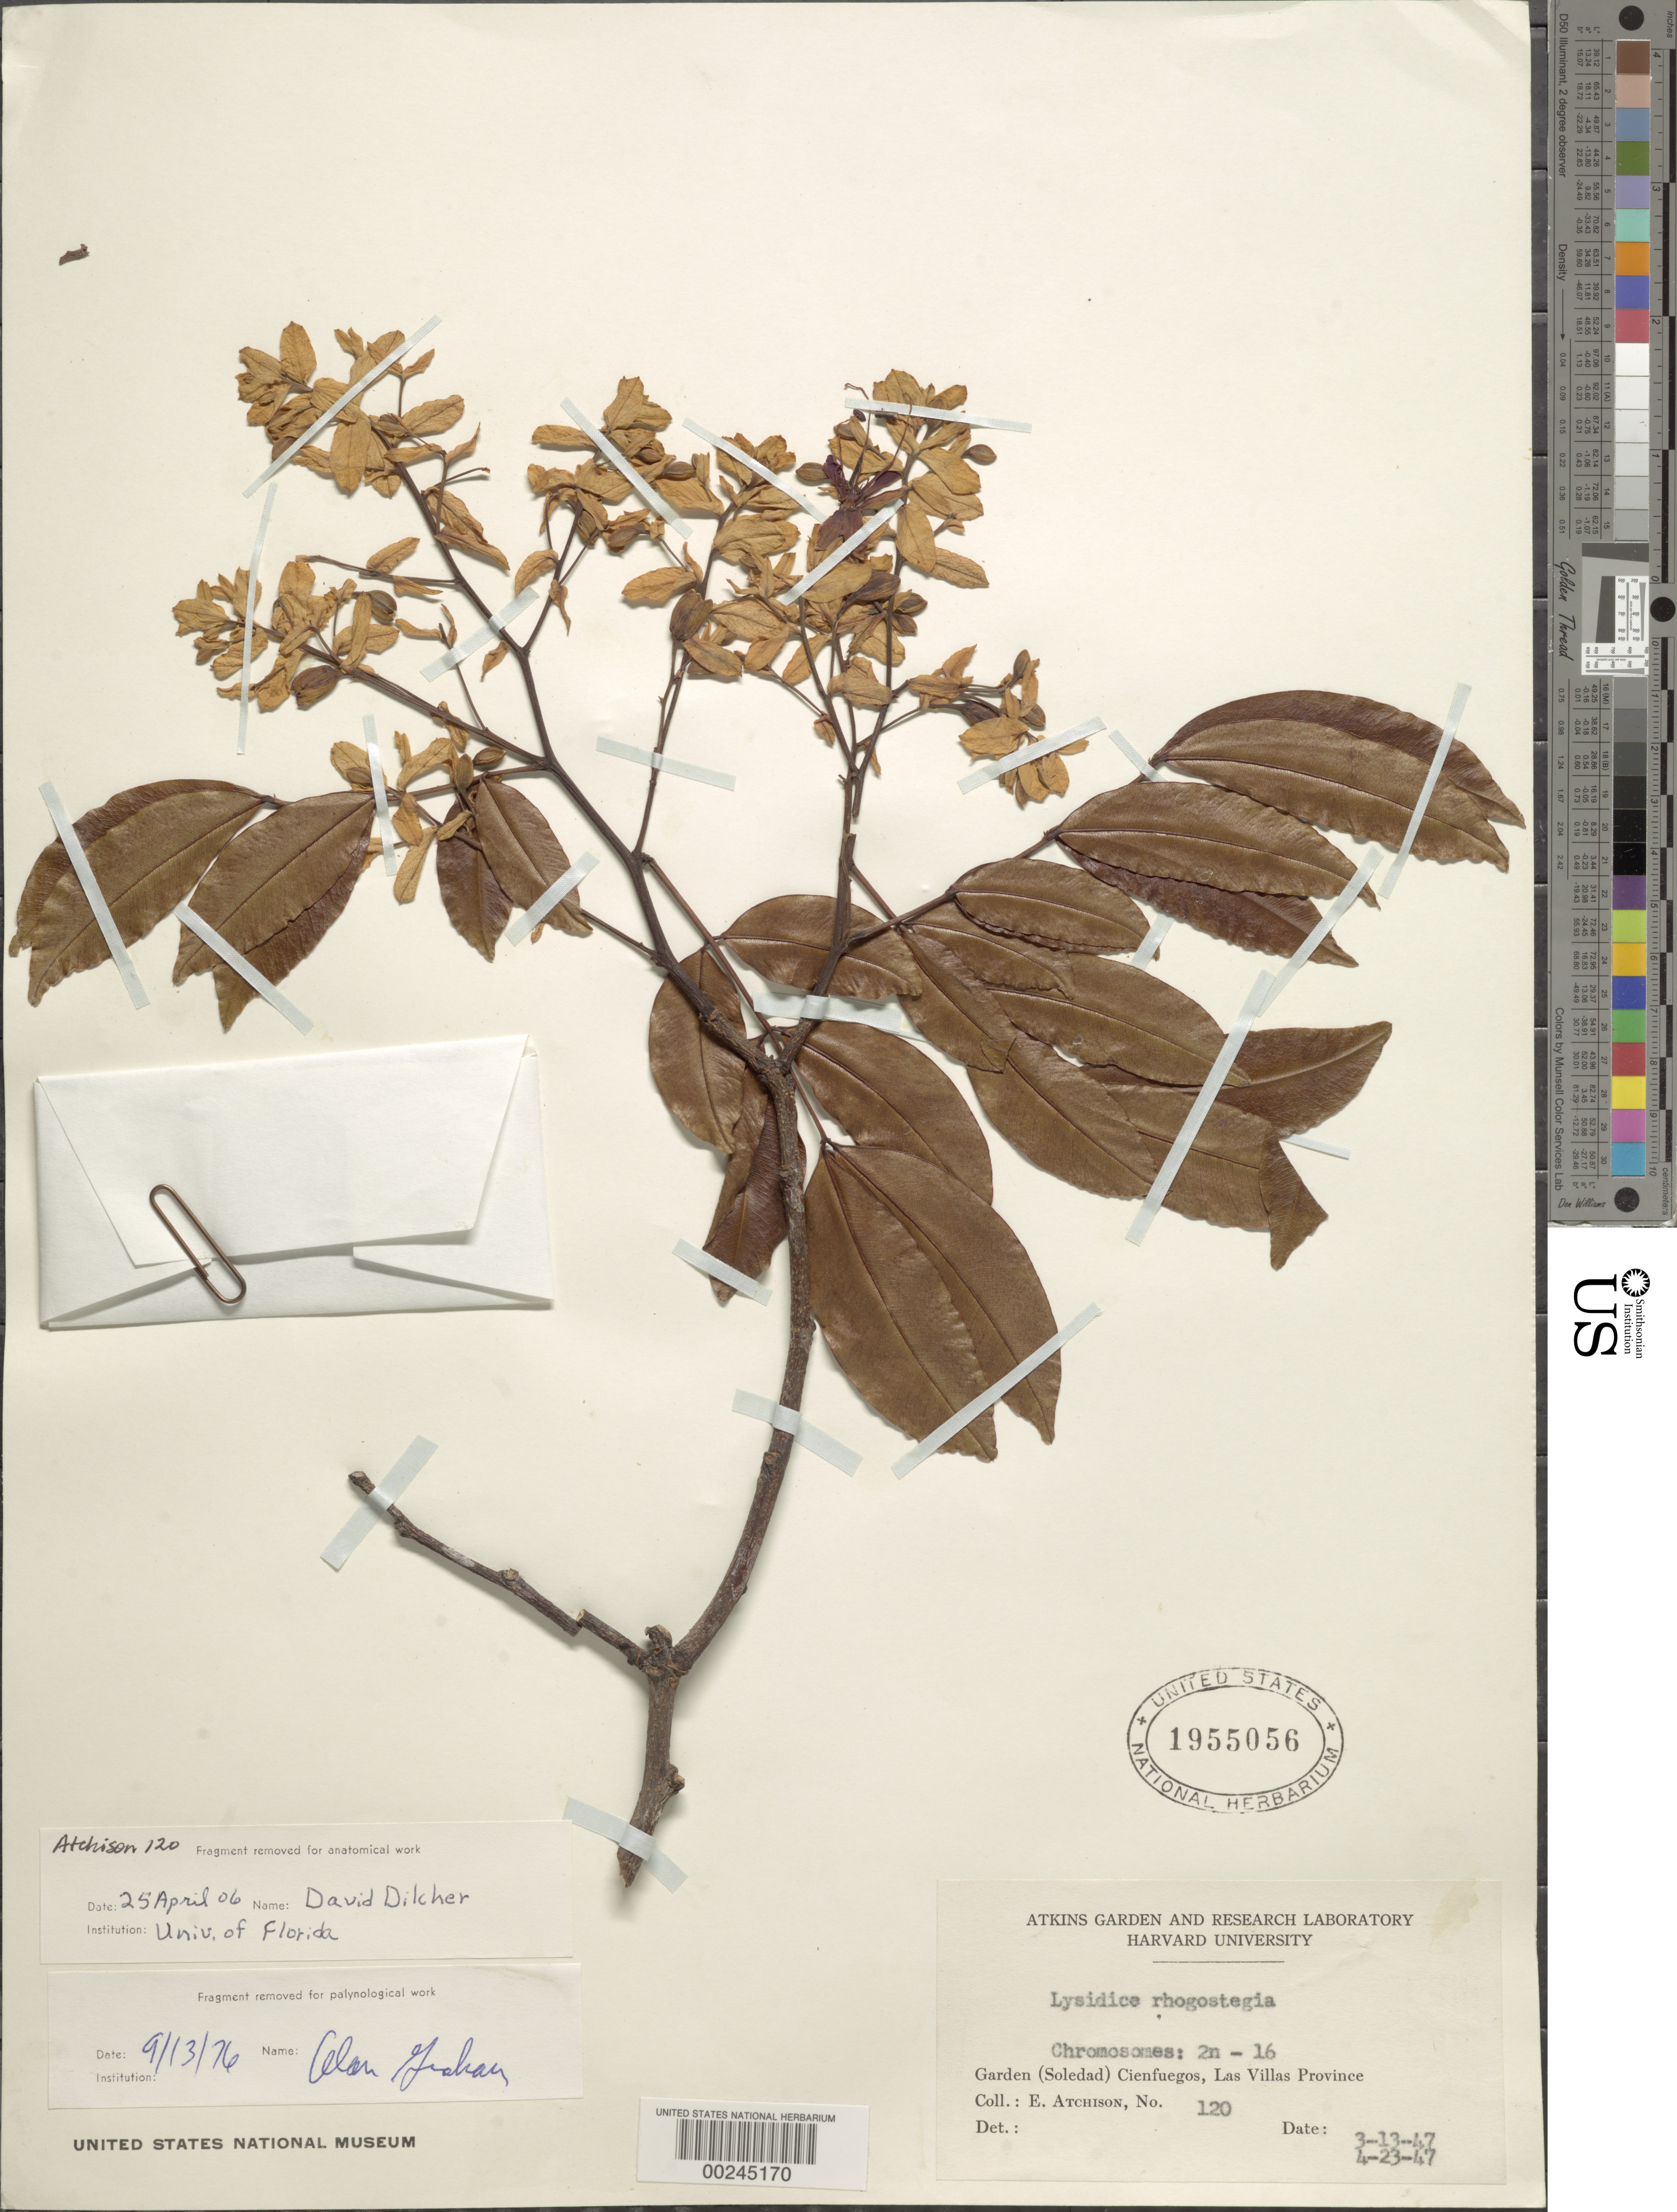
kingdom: Plantae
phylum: Tracheophyta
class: Magnoliopsida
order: Fabales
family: Fabaceae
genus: Lysidice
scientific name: Lysidice rhodostegia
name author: Hance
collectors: E. Atchison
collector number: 120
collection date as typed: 13 Mar 1947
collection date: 1947-03-13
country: Cuba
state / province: Las Villas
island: Greater Antilles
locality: Garden (soledad) cienfuegos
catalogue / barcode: US 1955056